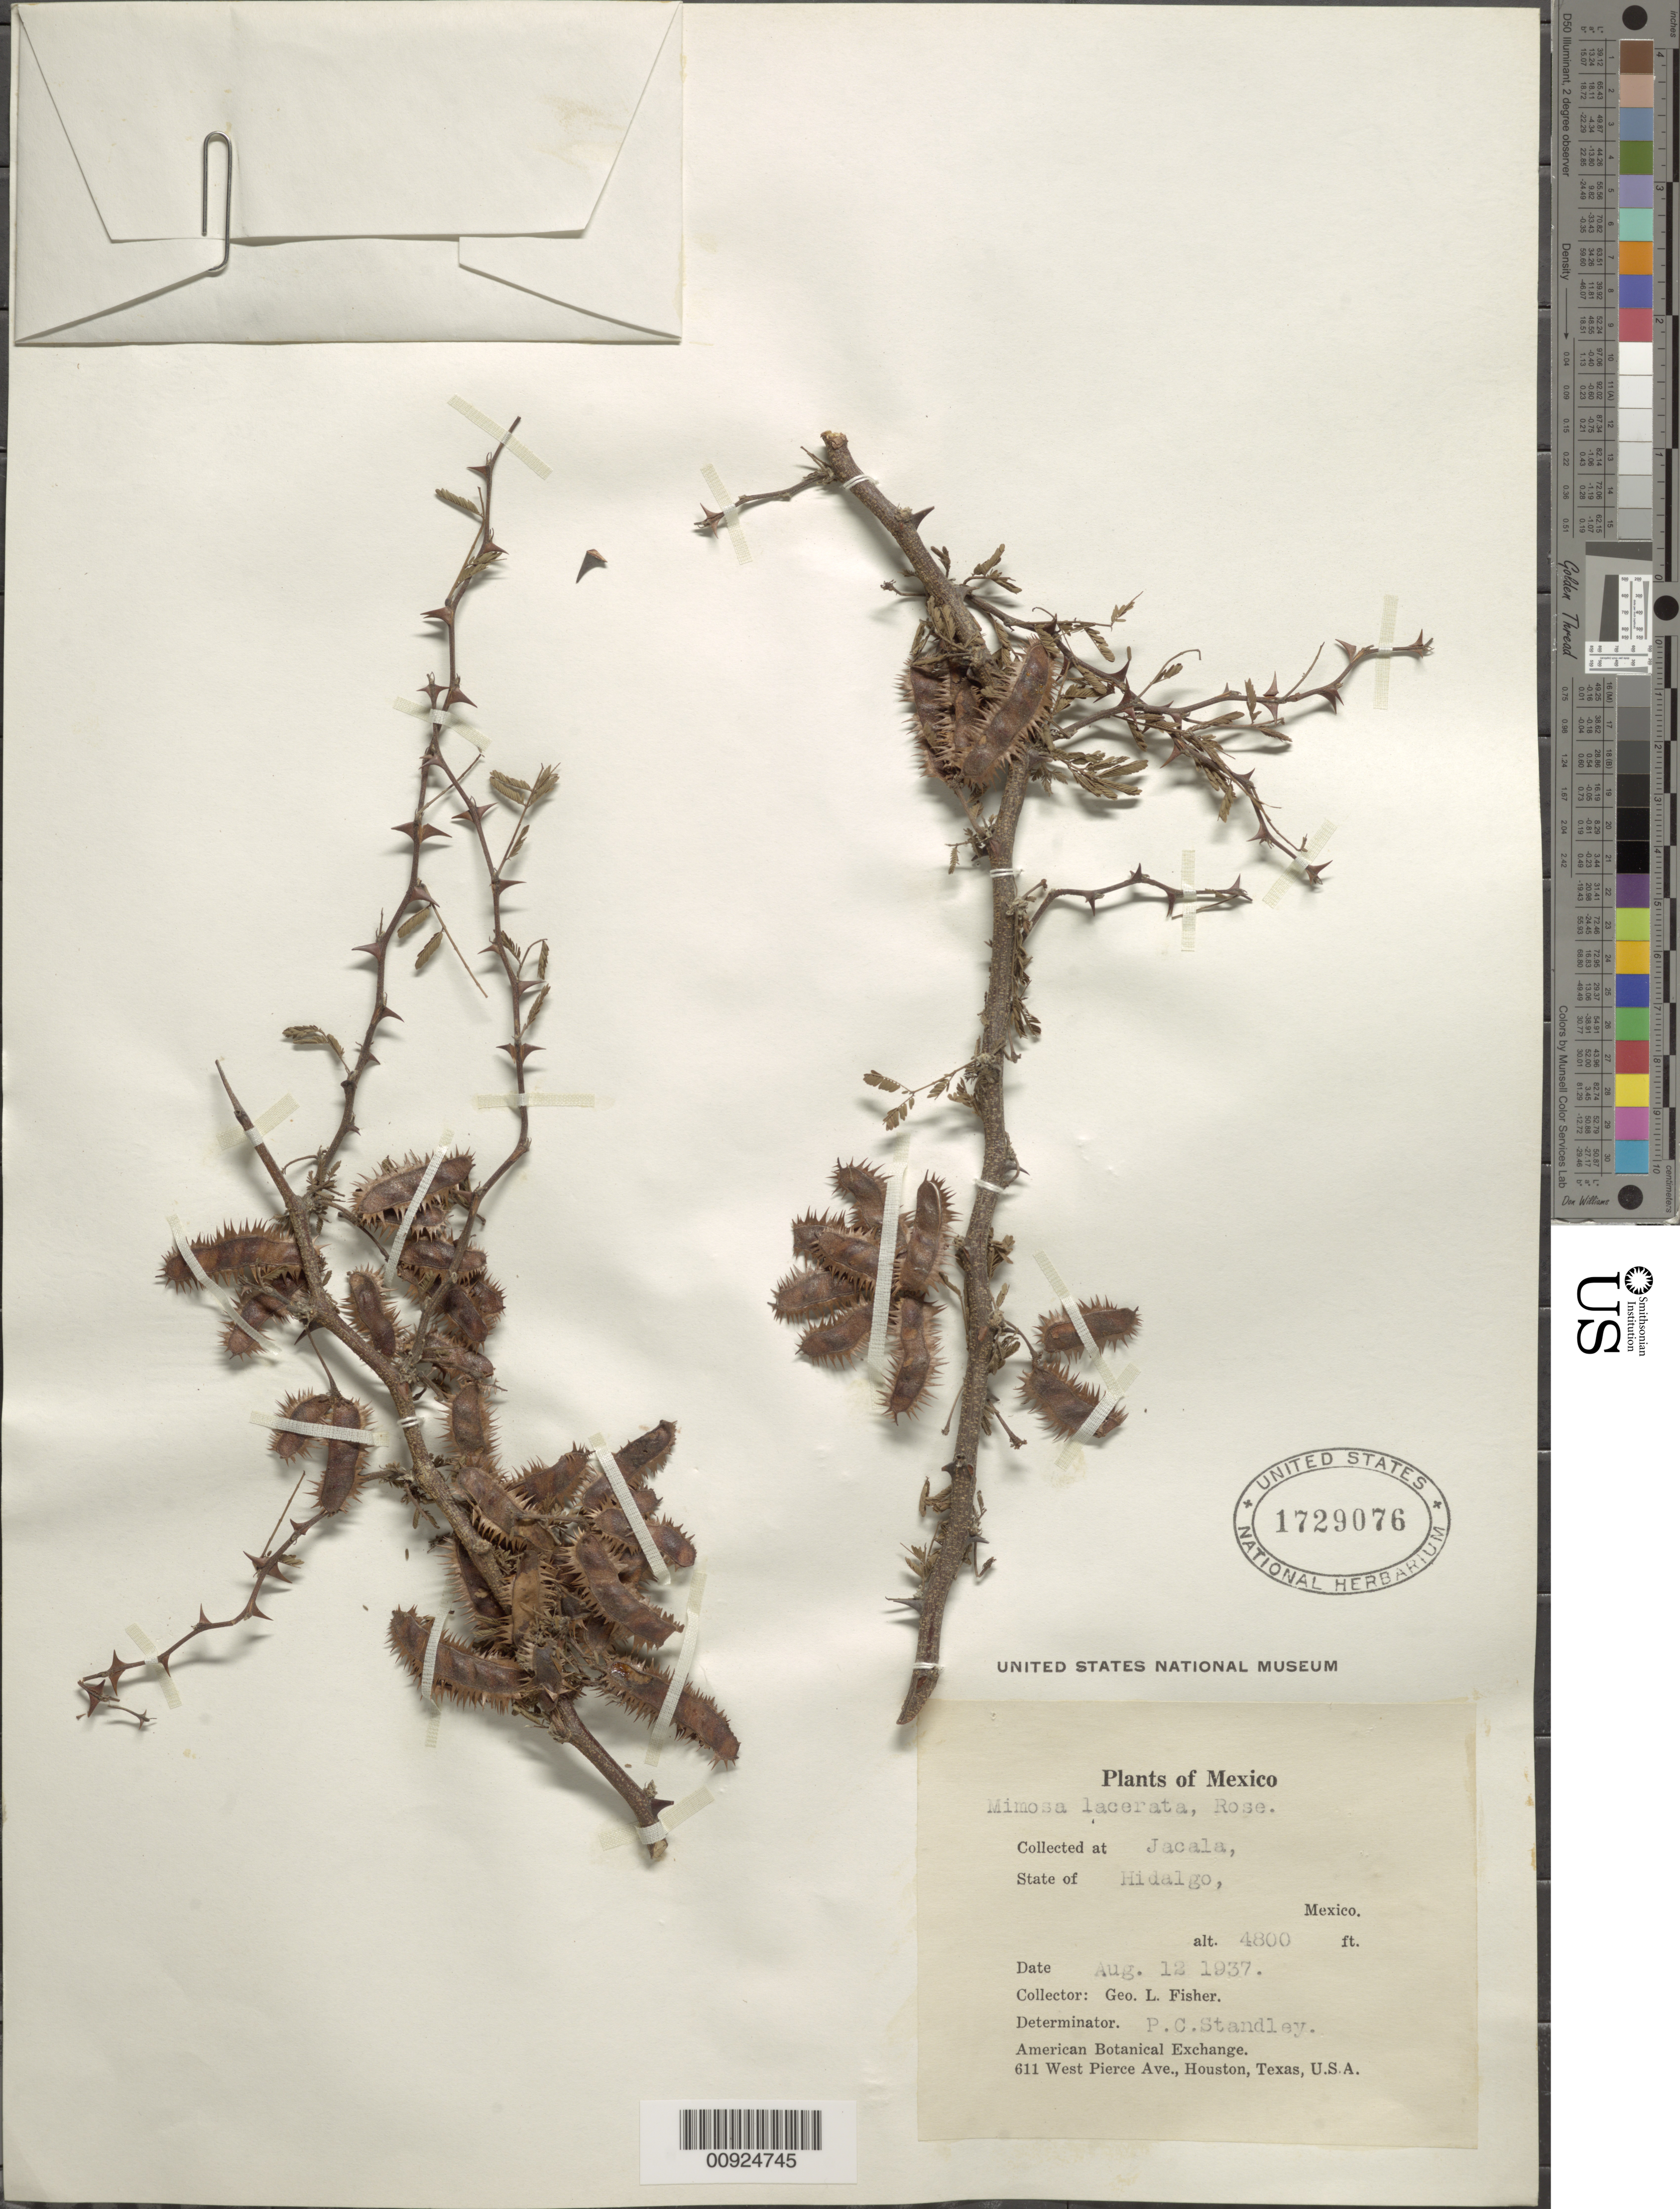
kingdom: Plantae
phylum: Tracheophyta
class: Magnoliopsida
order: Fabales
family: Fabaceae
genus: Mimosa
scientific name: Mimosa lacerata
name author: Rose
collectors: G. L. Fisher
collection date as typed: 12 Aug 1937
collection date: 1937-08-12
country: Mexico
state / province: Hidalgo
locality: Jacala, State of Hidalgo.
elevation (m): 1463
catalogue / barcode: US 1729076